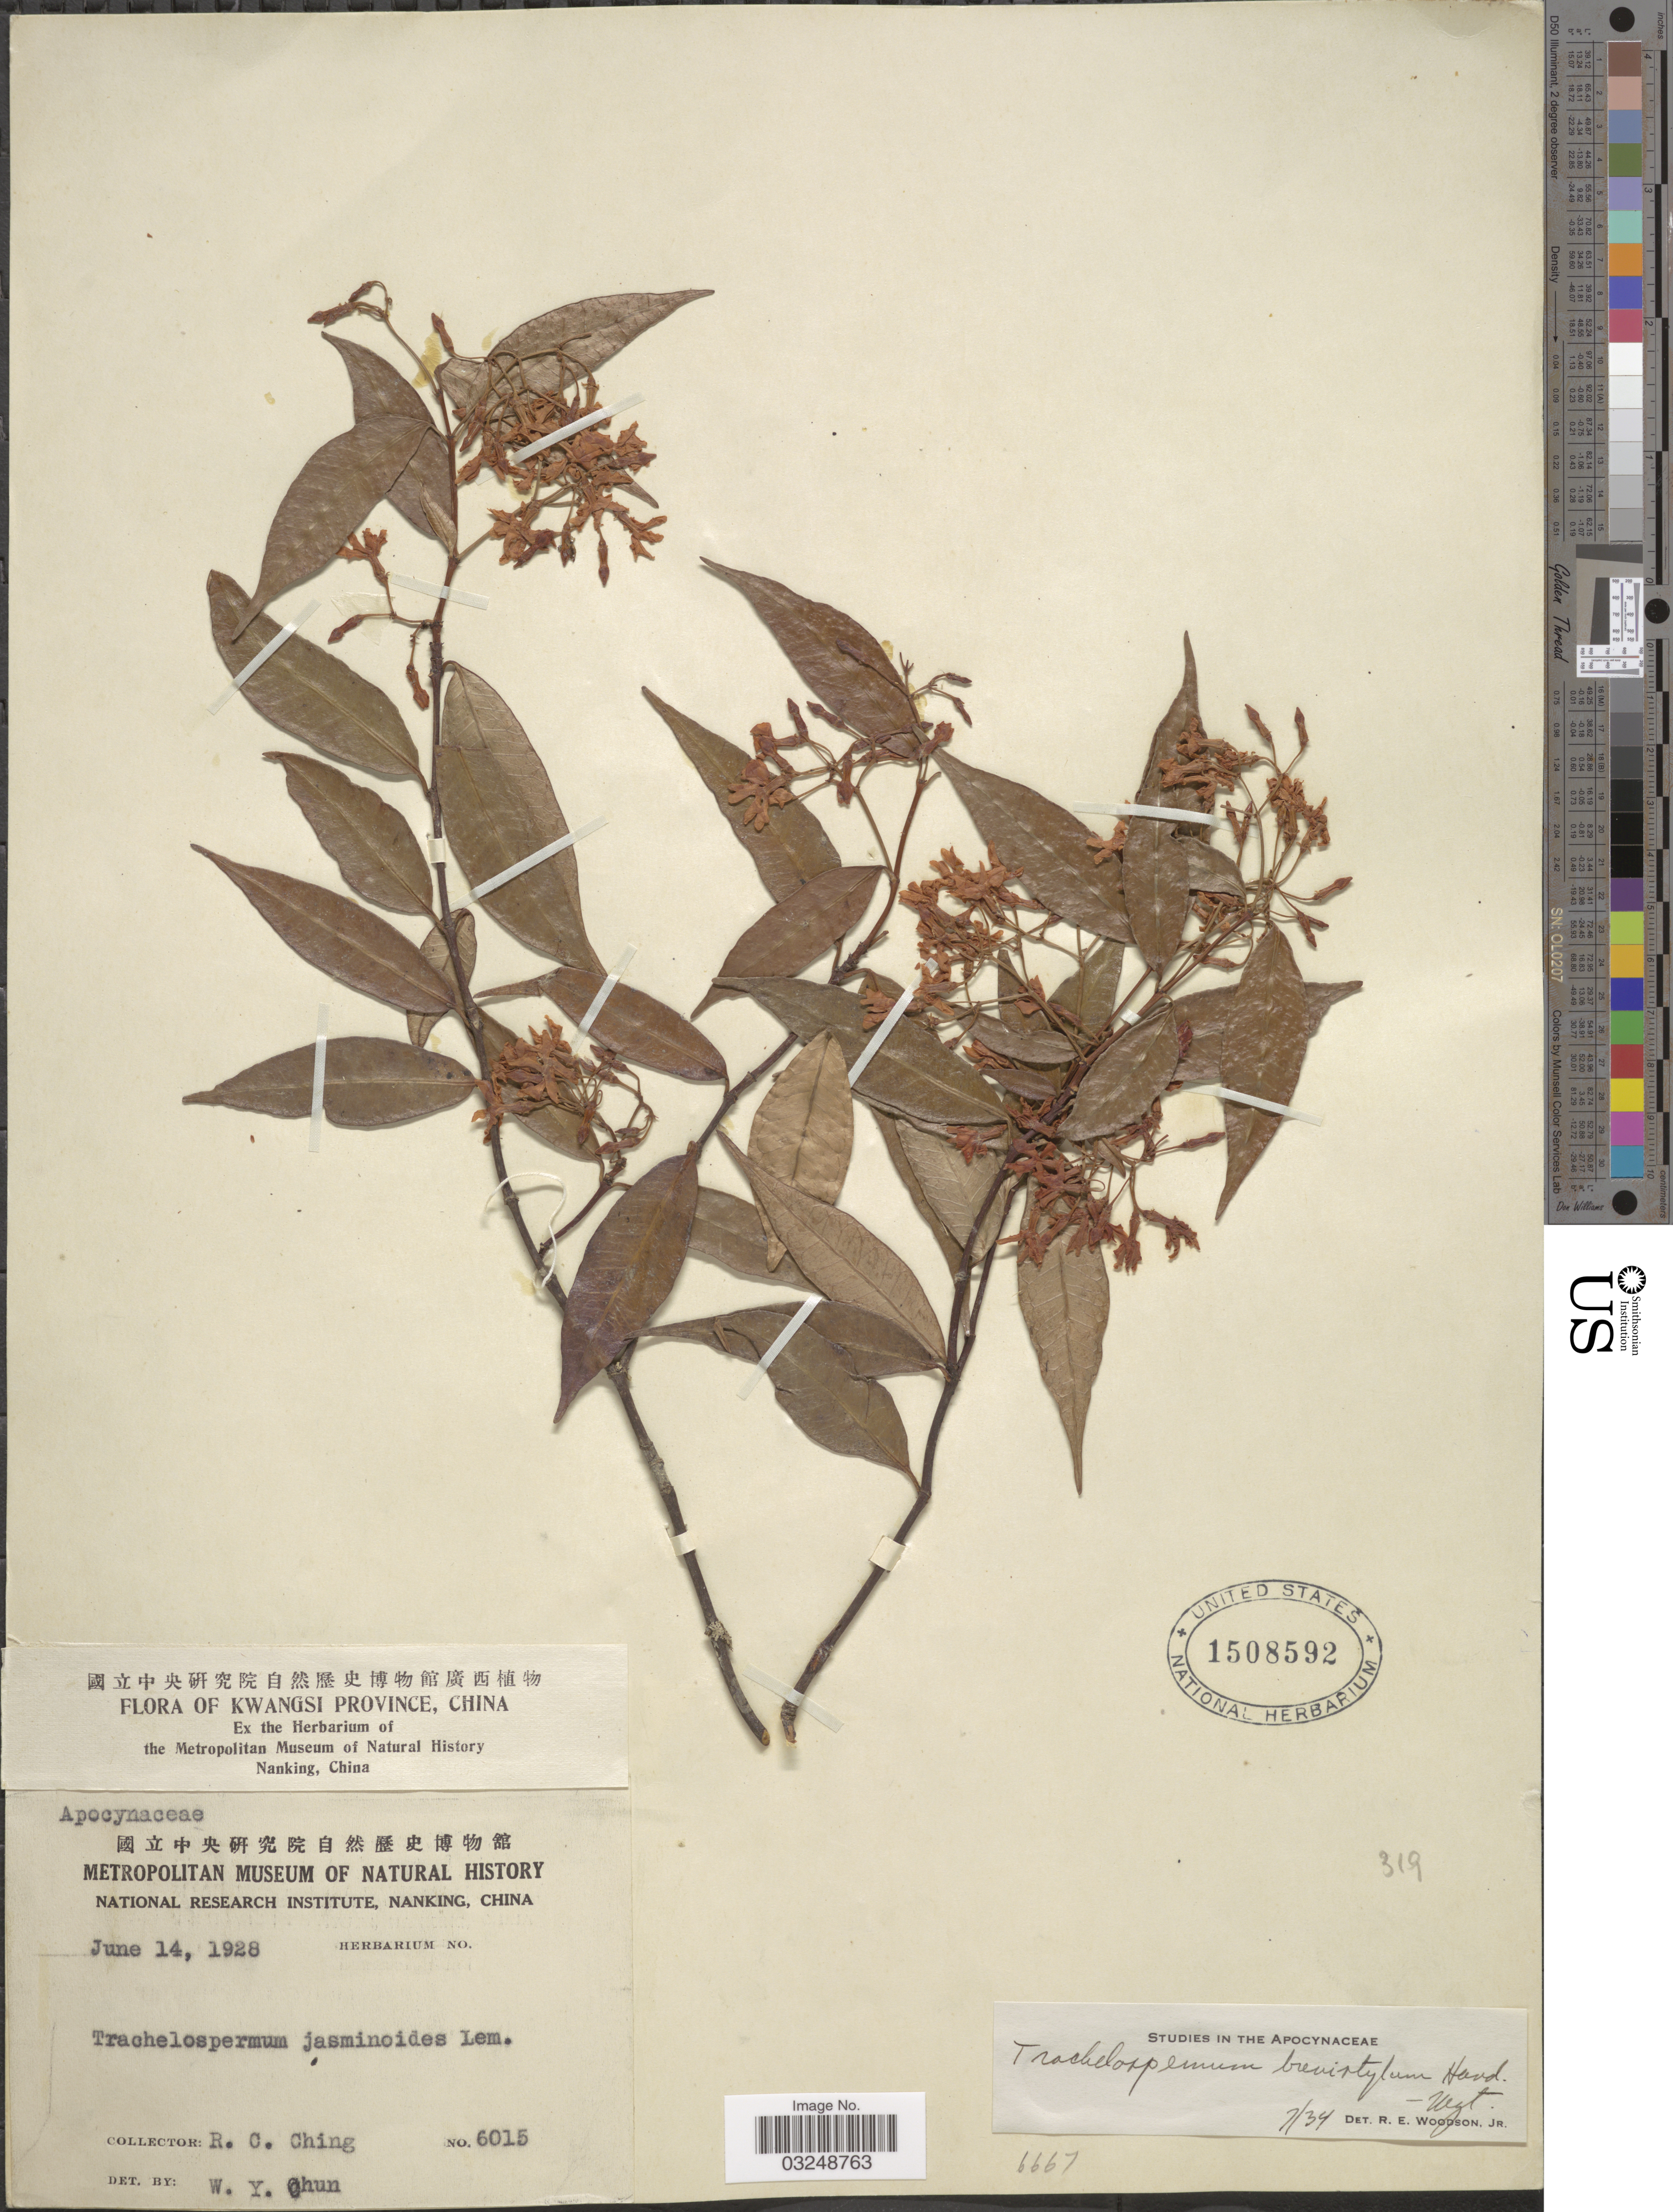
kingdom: Plantae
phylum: Tracheophyta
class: Magnoliopsida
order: Gentianales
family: Apocynaceae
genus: Trachelospermum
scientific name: Trachelospermum brevistylum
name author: Hand.-Mazz.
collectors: R. C. Ching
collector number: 6015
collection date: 1928-06-14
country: China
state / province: Guangxi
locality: Kwangsi Province.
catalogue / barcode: US 1508592